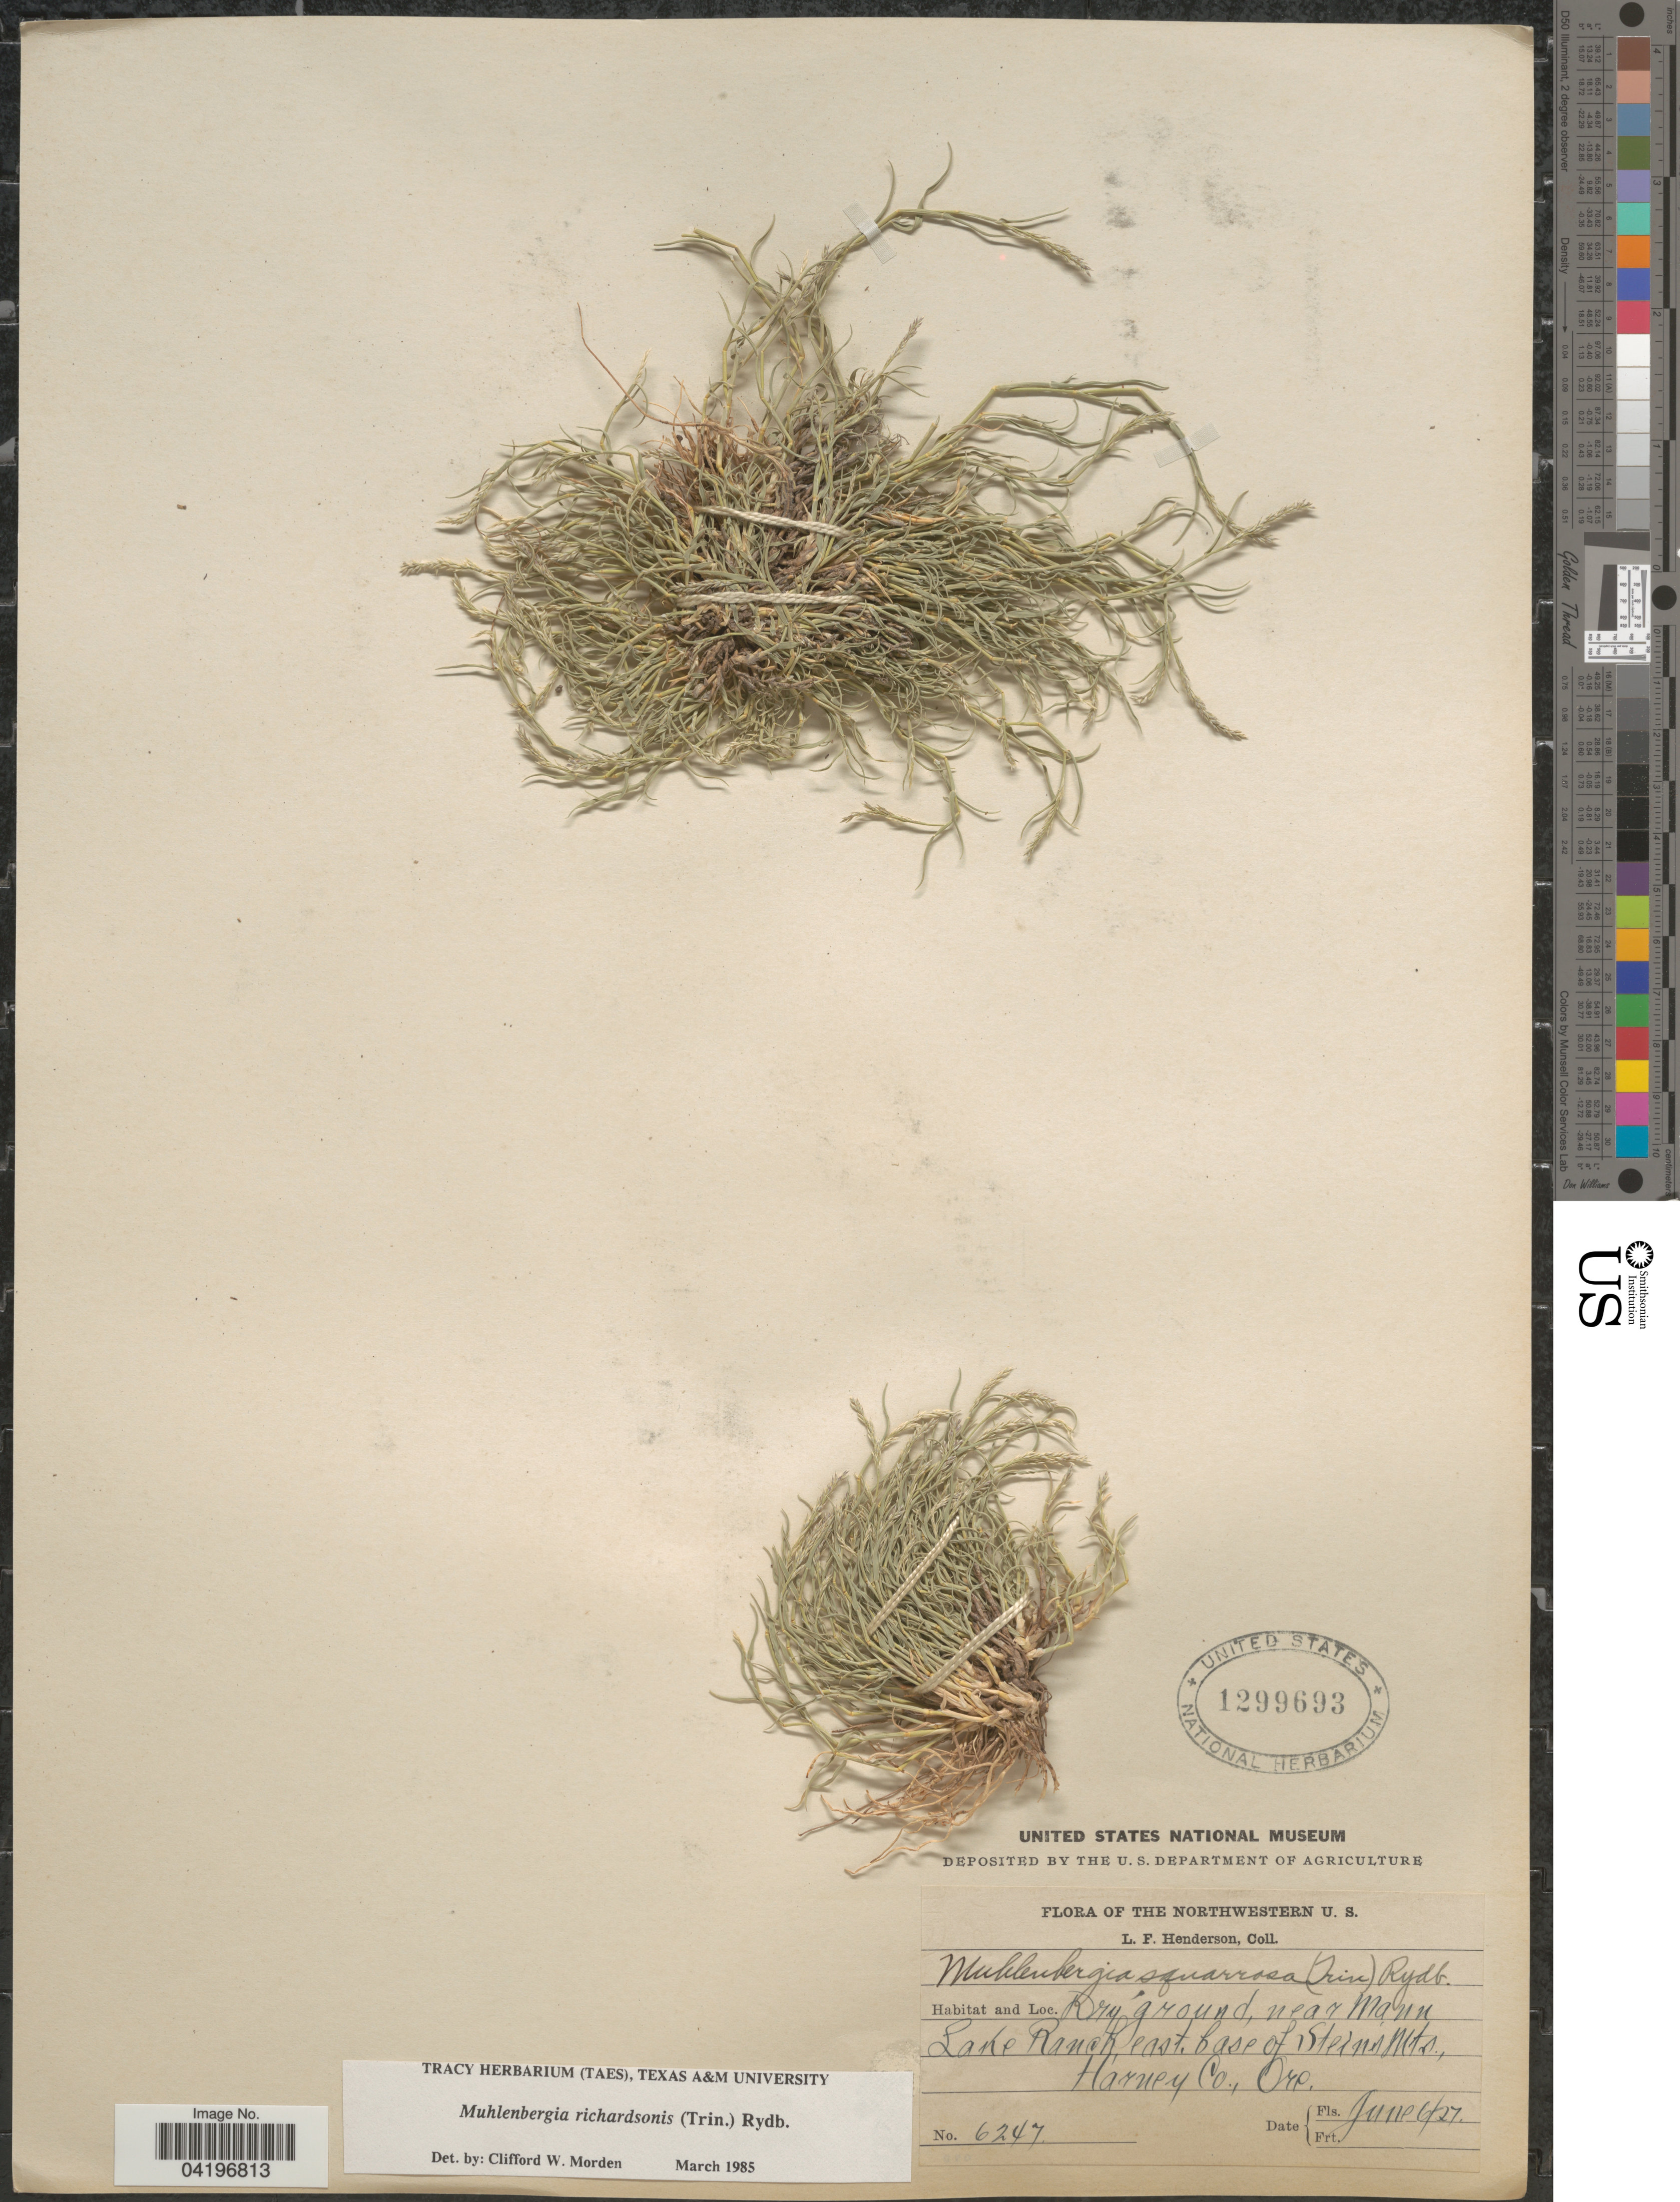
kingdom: Plantae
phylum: Tracheophyta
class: Liliopsida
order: Poales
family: Poaceae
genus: Muhlenbergia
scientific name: Muhlenbergia richardsonis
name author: (Trin.) Rydb.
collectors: L. Henderson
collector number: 6247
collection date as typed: Transcribed d/m/y: 6/6/27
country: United States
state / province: Oregon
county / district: Harney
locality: Dry ground, near Mann Lake Ranch, east base of Steins Mts., Harney Co.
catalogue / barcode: US 1299693